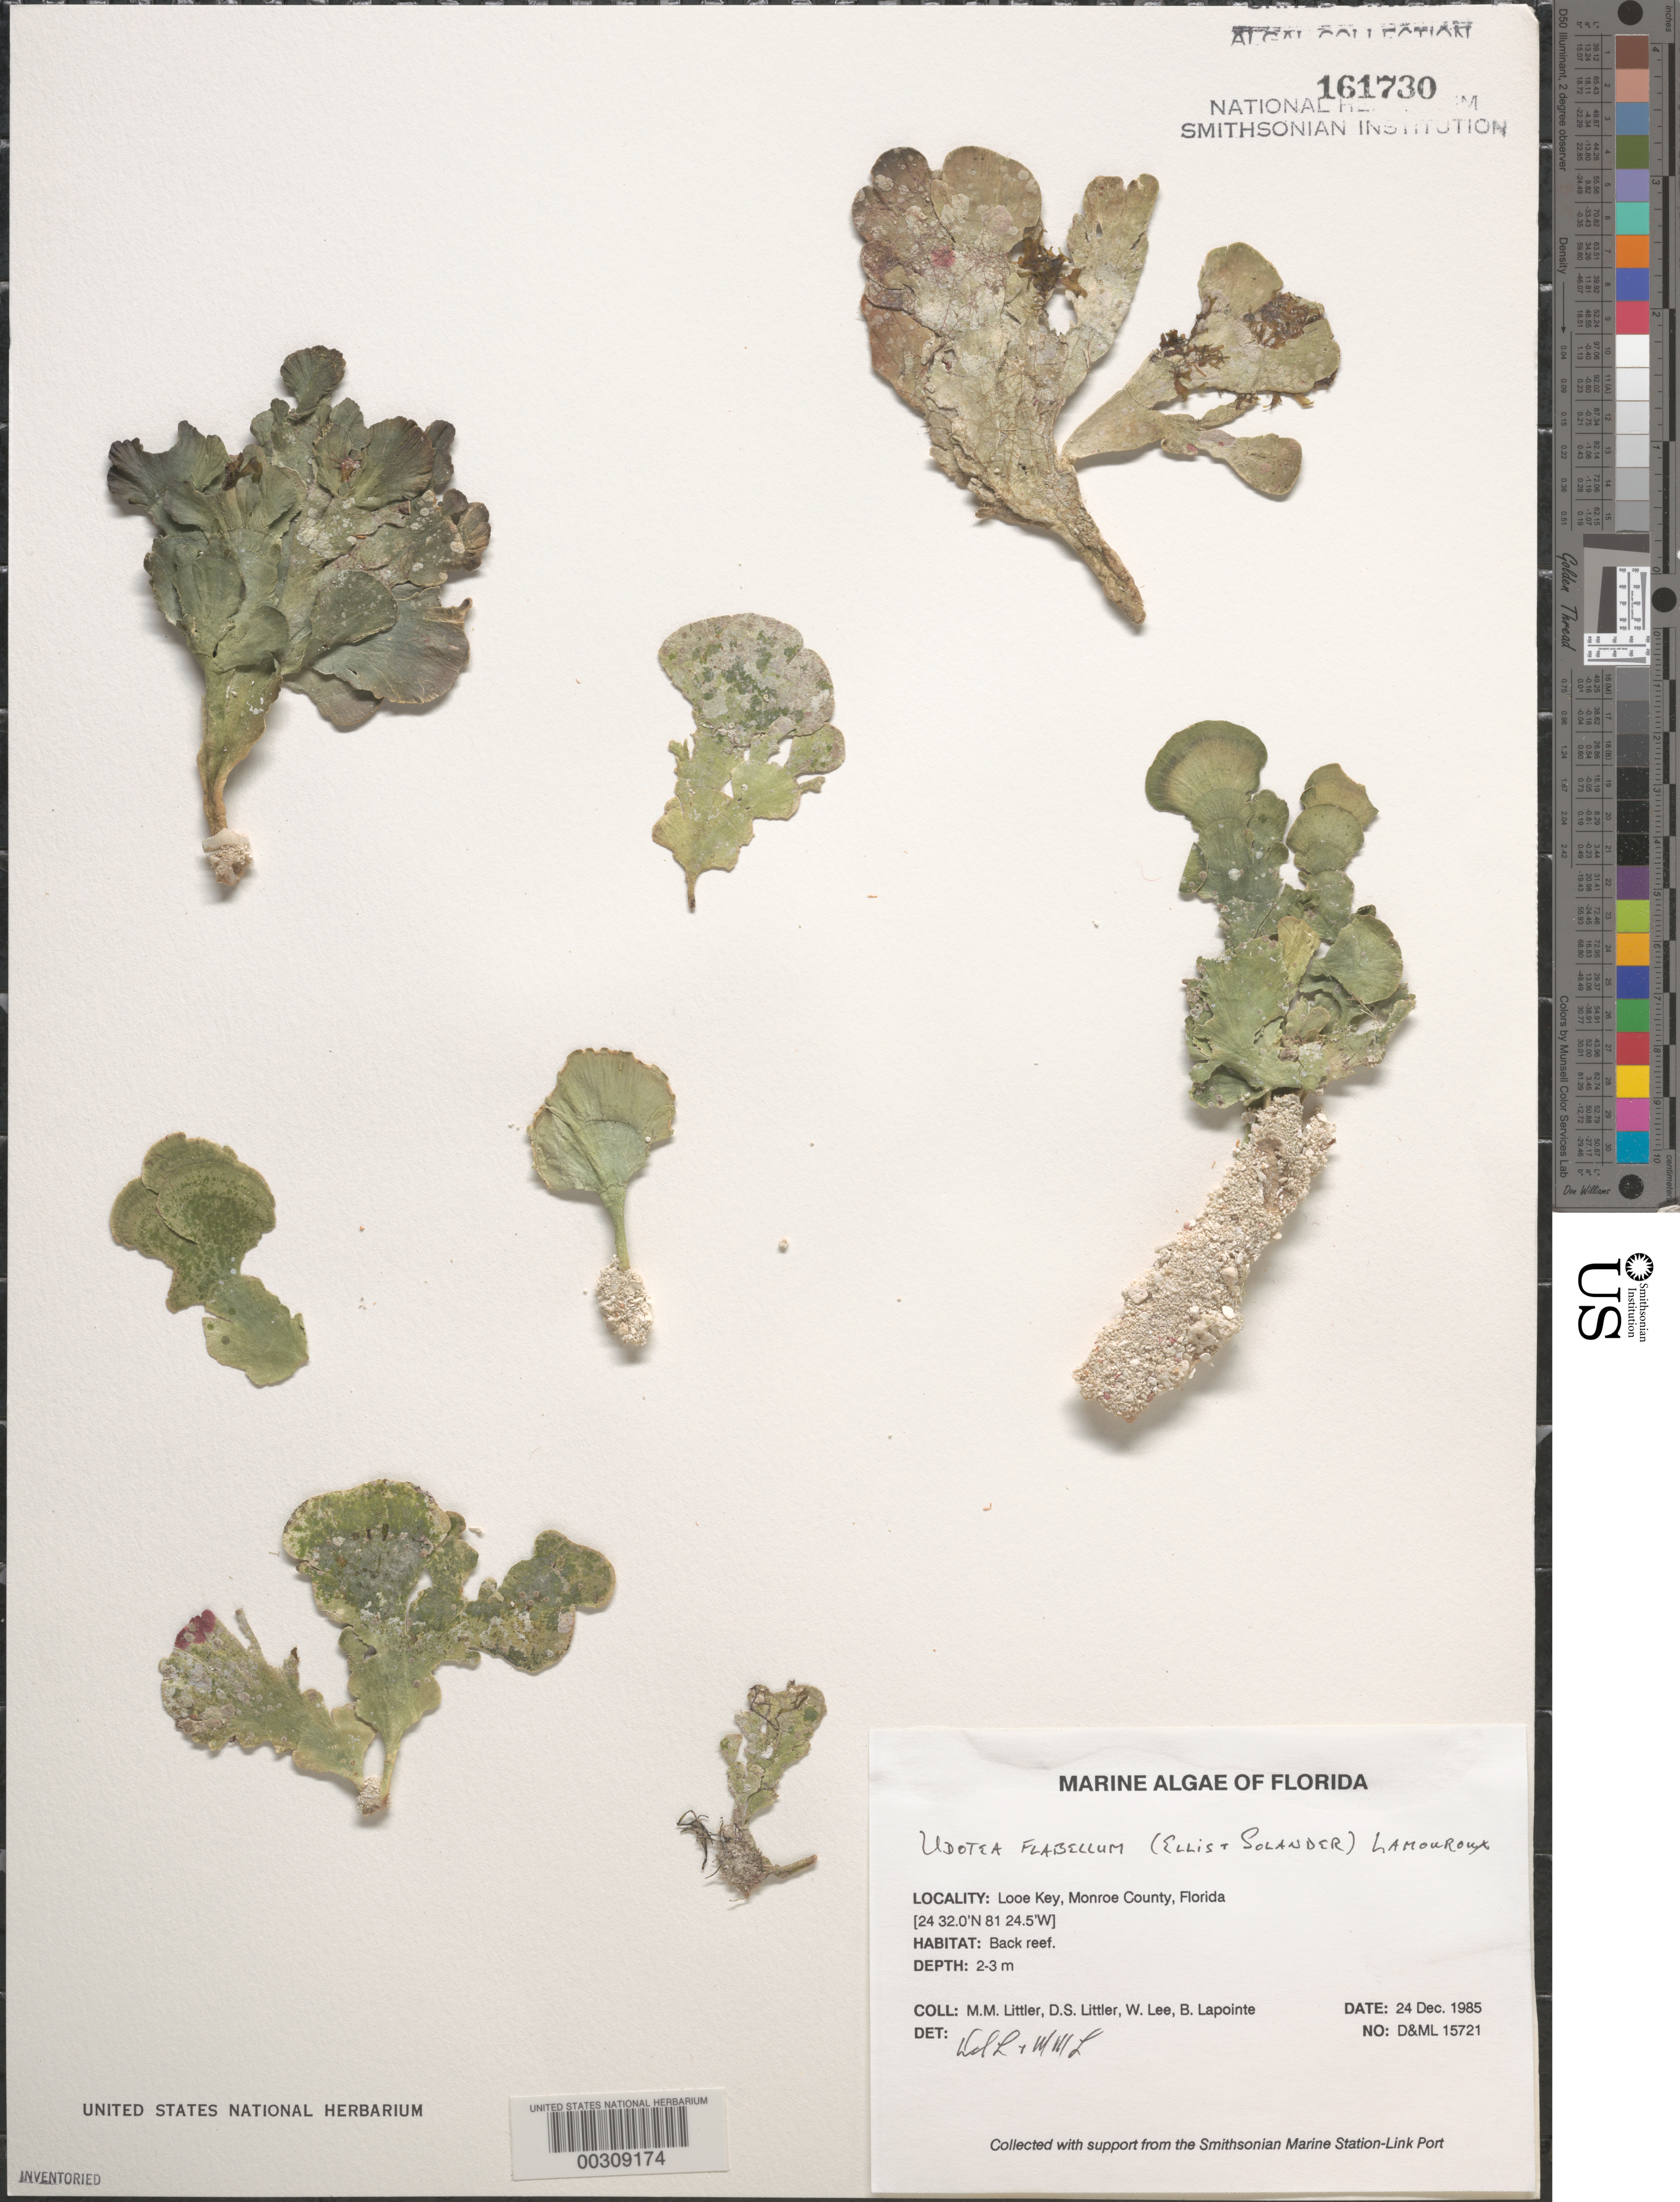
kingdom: Plantae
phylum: Chlorophyta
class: Ulvophyceae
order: Bryopsidales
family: Udoteaceae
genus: Udotea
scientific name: Udotea flabellum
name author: (J. Ellis & Sol.) M. Howe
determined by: Littler, D. S.; Littler, M. M.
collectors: M. M. Littler, D. S. Littler, W. Lee & B. Lapointe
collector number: D&ML 15721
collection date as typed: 24 Dec 1985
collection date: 1985-12-24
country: United States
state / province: Florida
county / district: Monroe County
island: Looe Key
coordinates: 24 32.0' N, 81 24.5' W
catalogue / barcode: US 161730